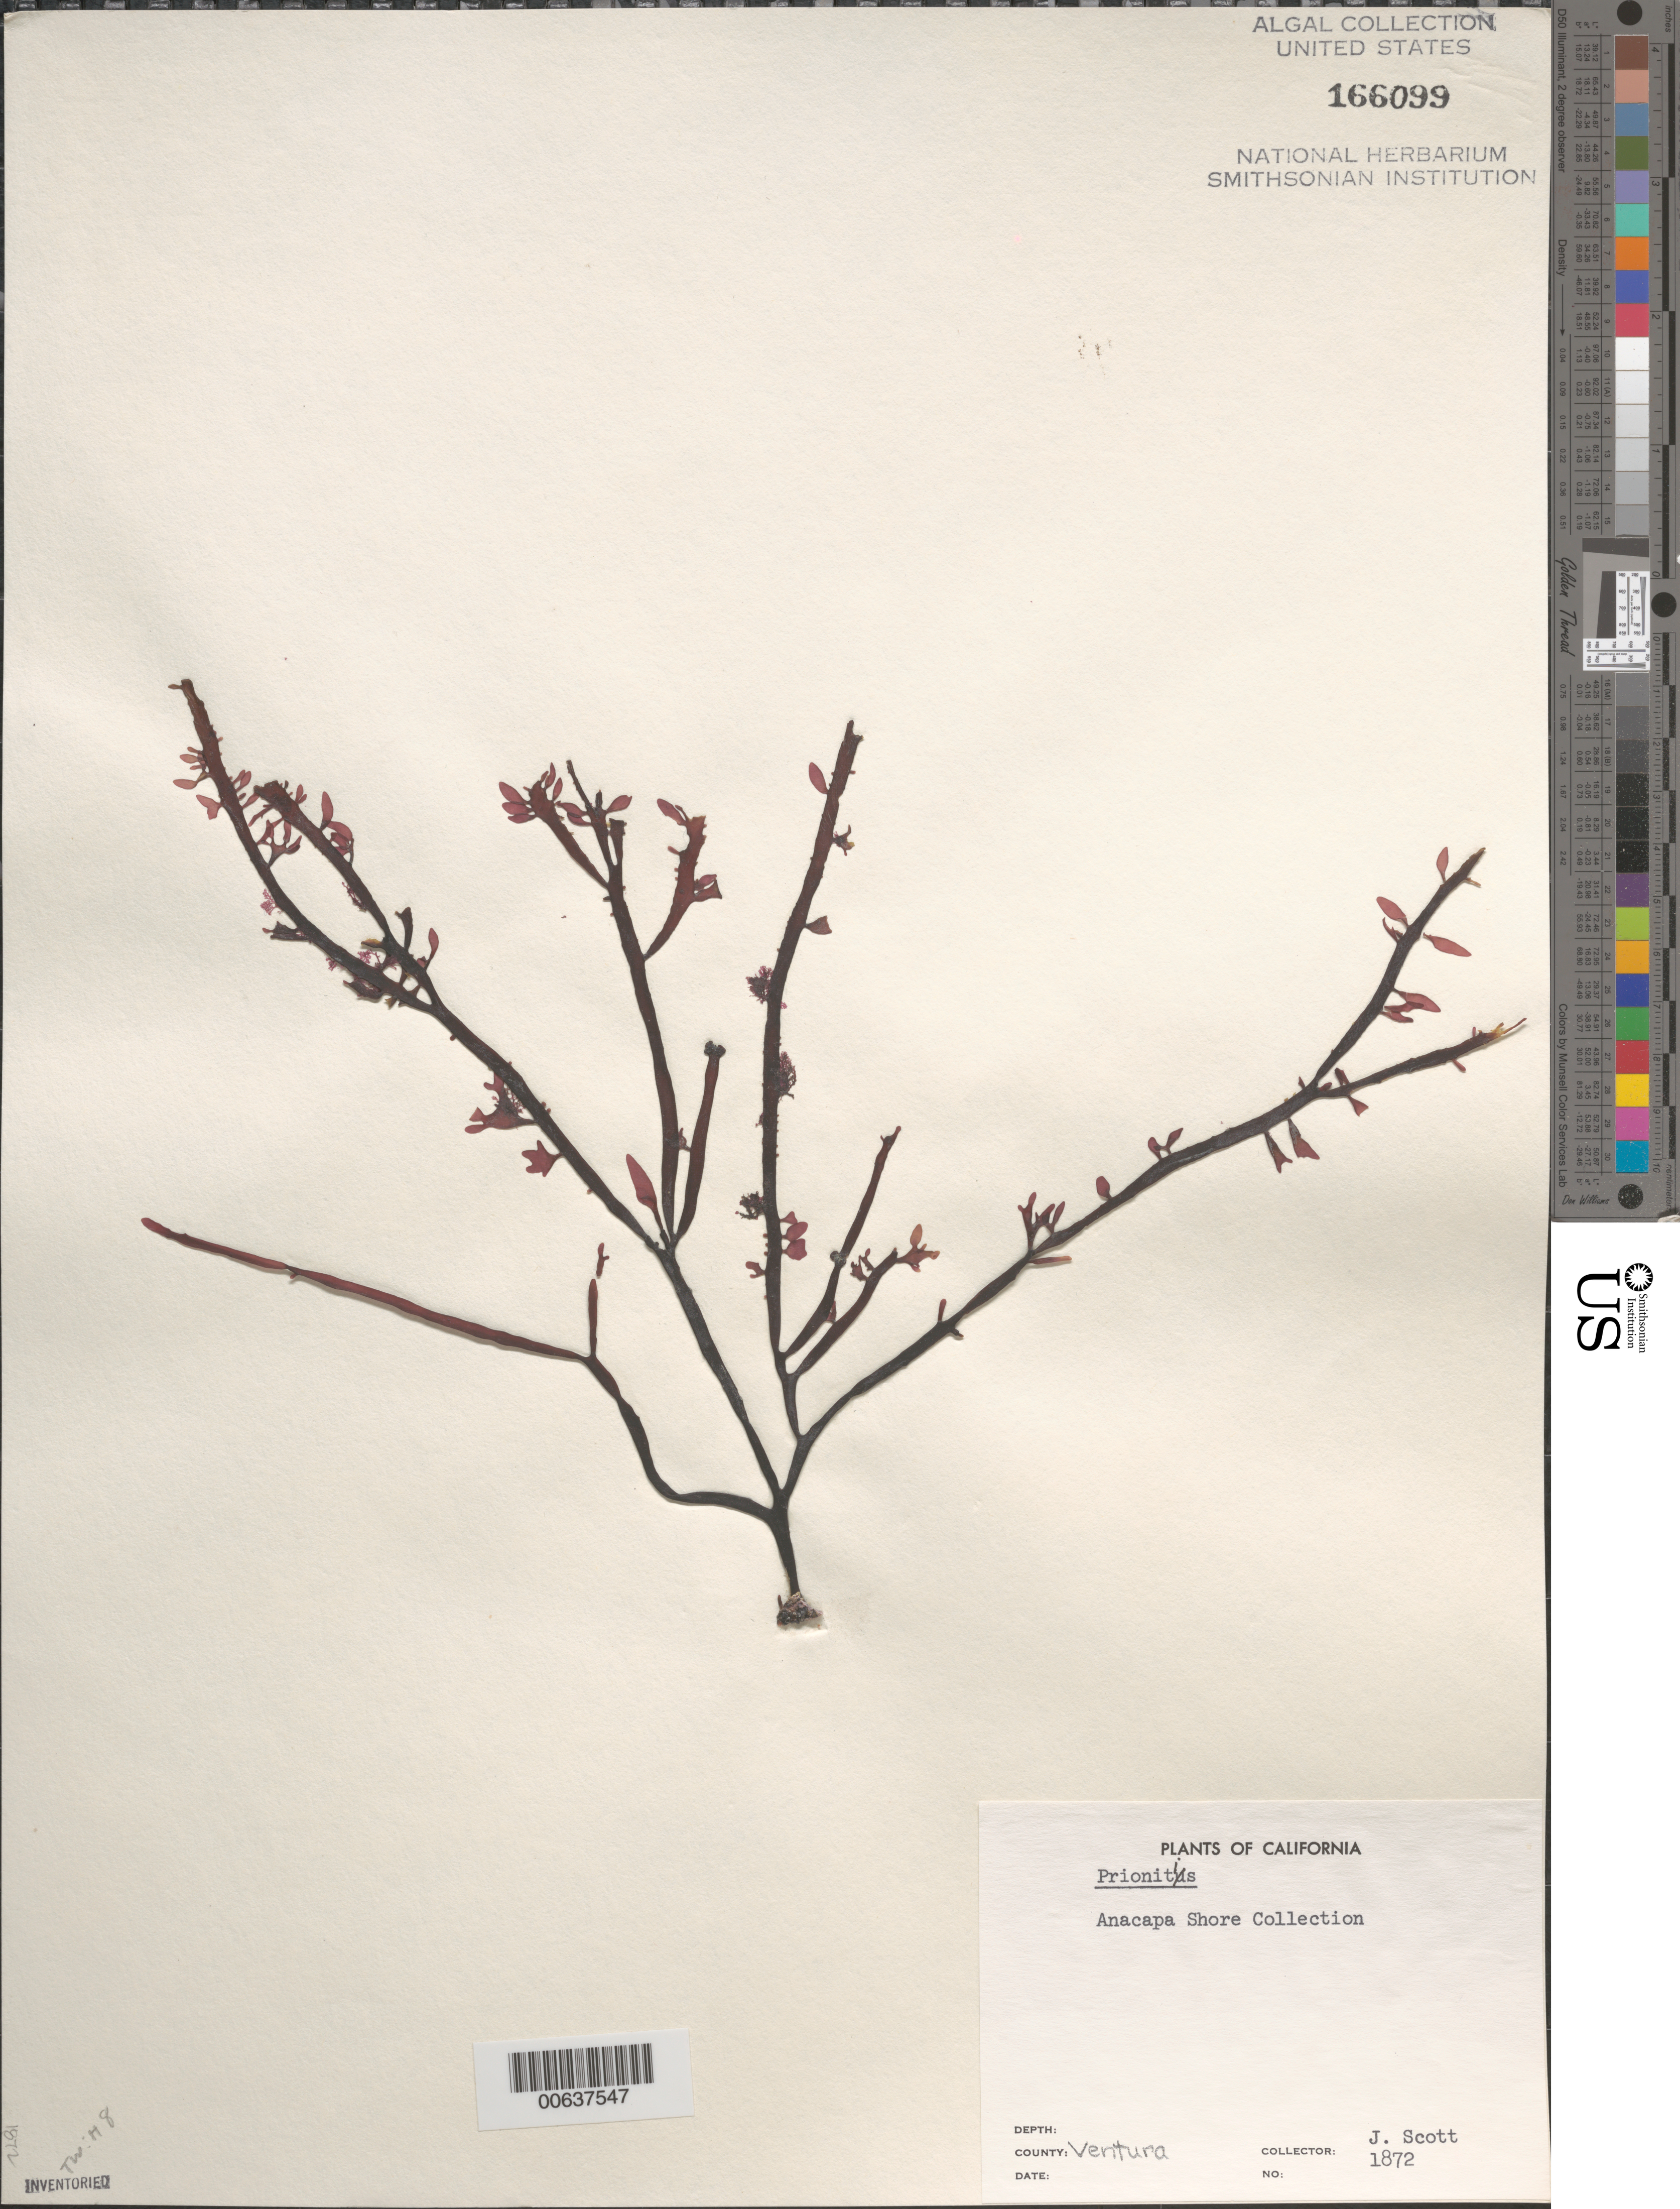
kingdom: Plantae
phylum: Rhodophyta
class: Florideophyceae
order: Cryptonemiales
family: Cryptonemiaceae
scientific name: Prionitis sp.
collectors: J. Scott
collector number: Neushul 1872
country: United States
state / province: California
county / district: Ventura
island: Anacapa Island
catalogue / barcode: US 166099